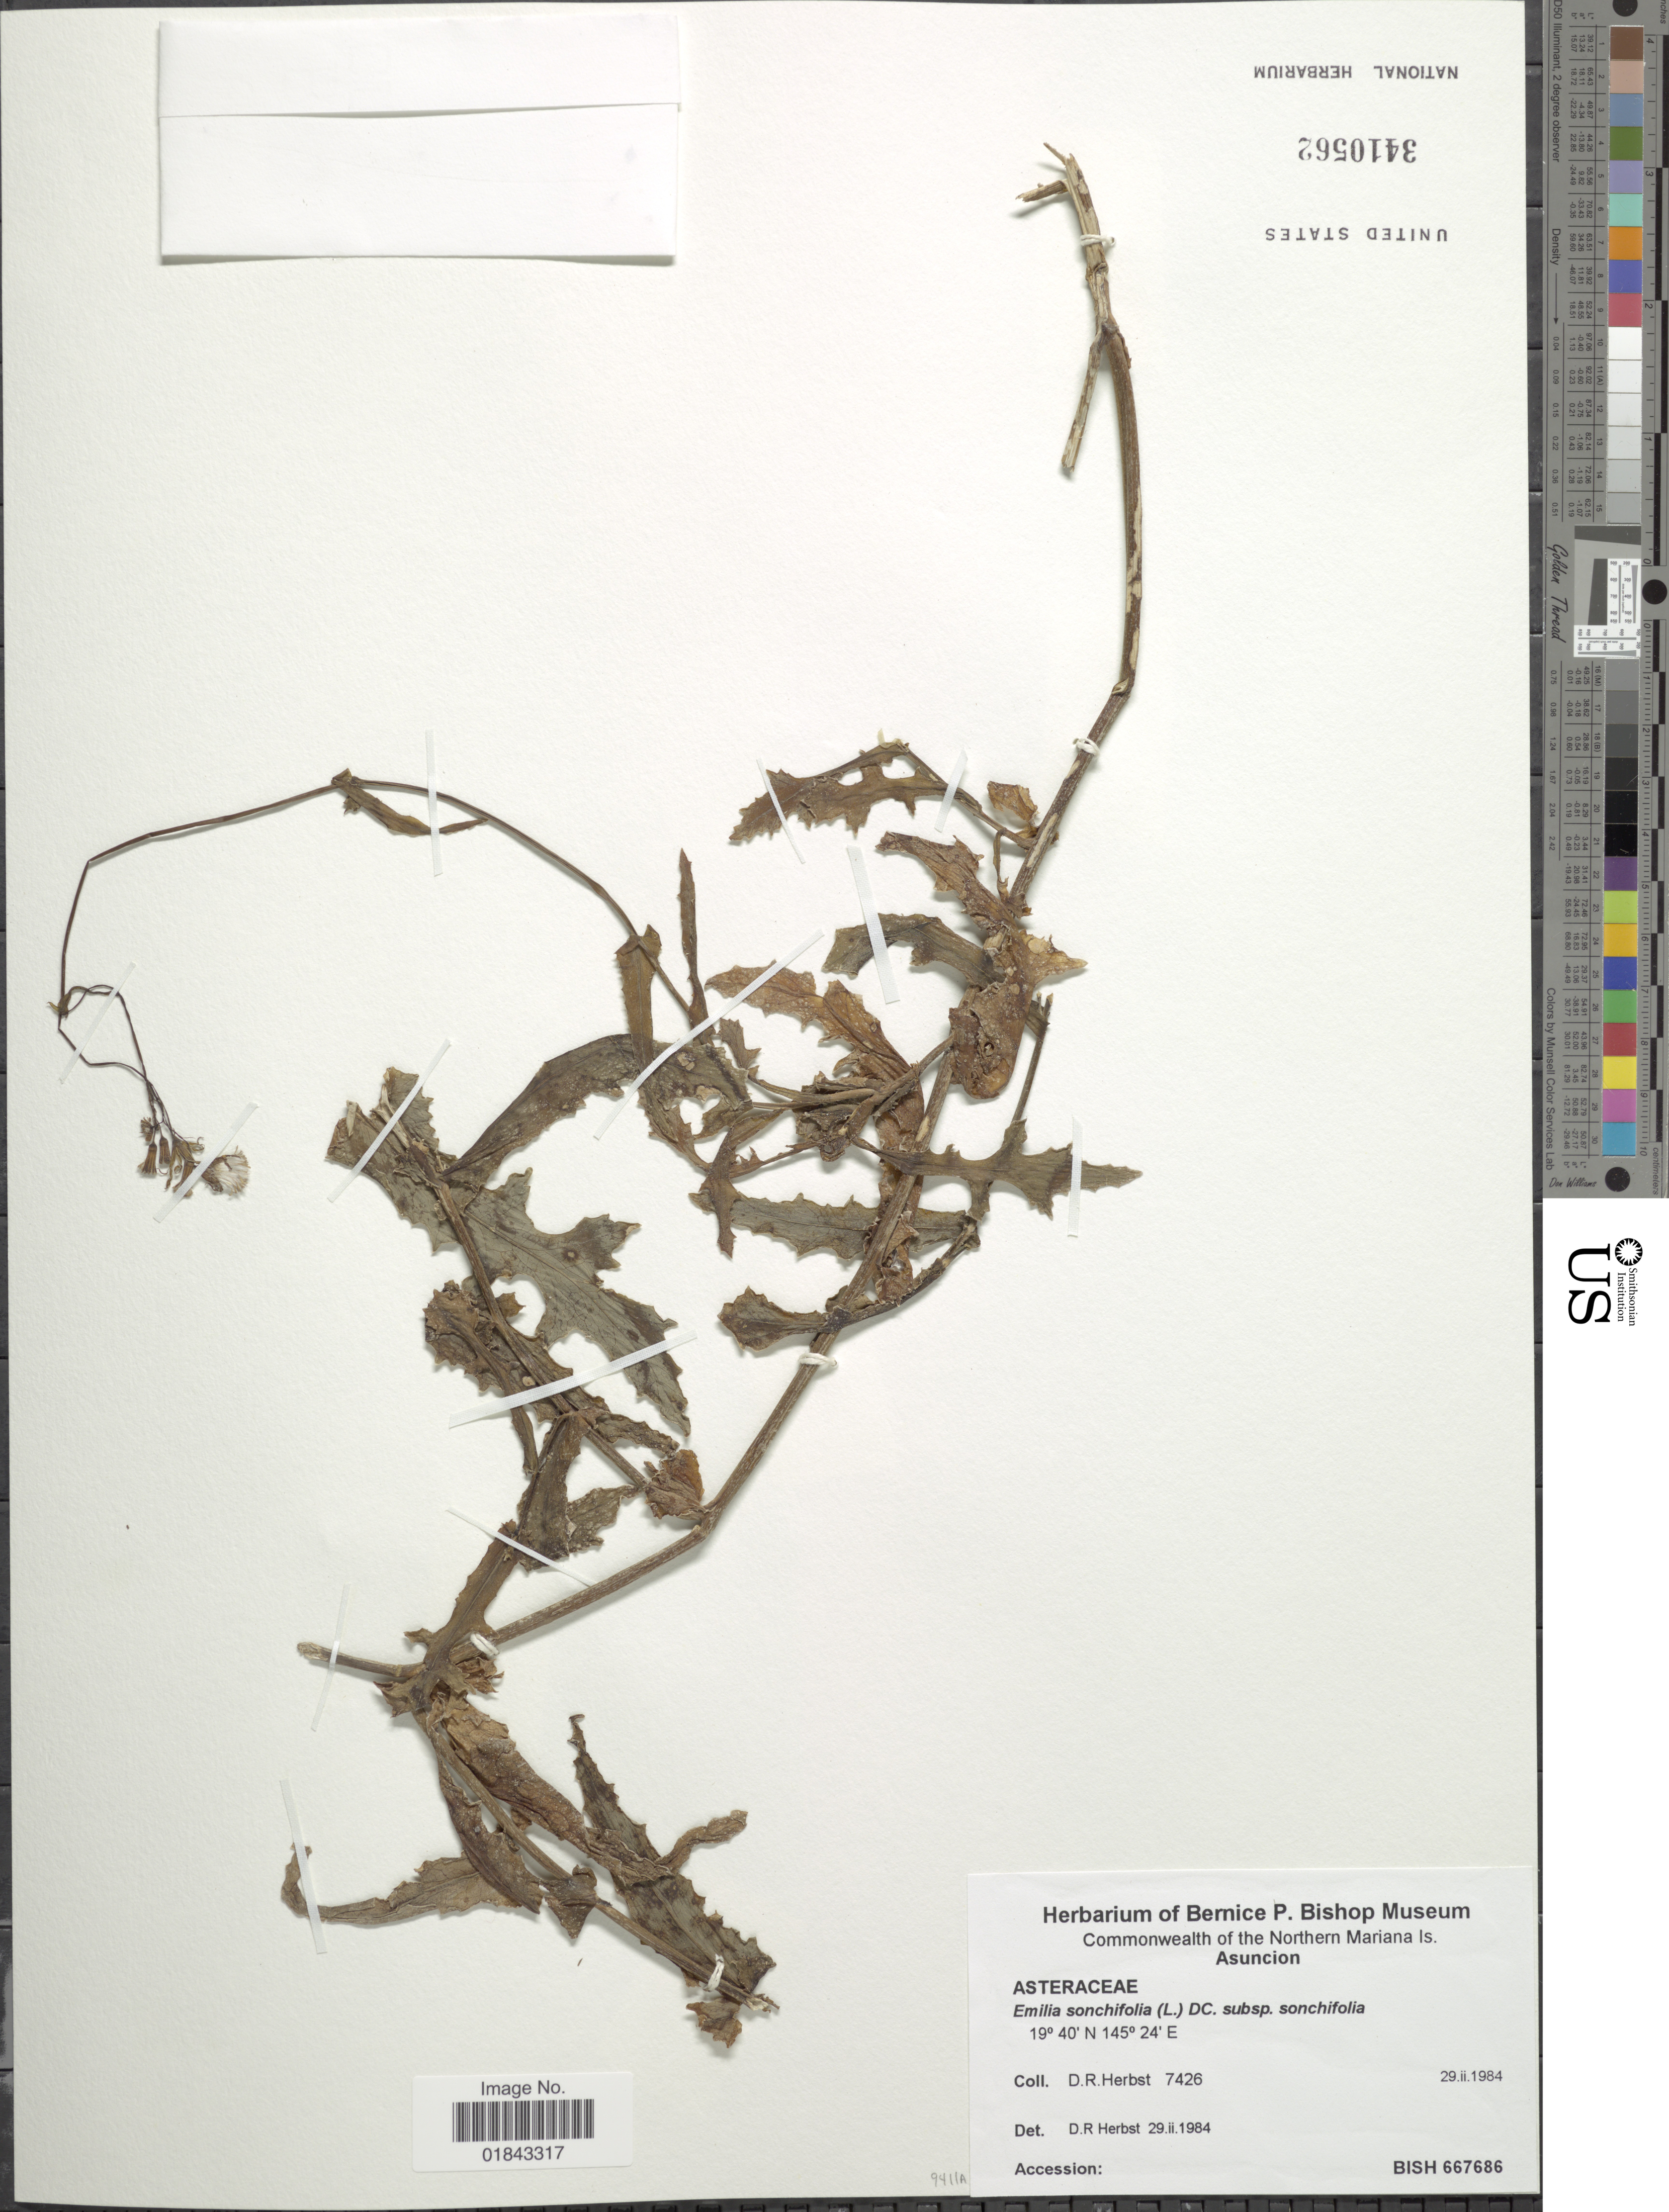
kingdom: Plantae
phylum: Tracheophyta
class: Magnoliopsida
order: Asterales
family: Asteraceae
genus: Emilia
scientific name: Emilia sonchifolia var. sonchifolia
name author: (L.) DC.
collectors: D. R. Herbst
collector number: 7426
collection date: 1984-02-29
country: Northern Mariana Islands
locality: Asuncion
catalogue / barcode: US 3410562